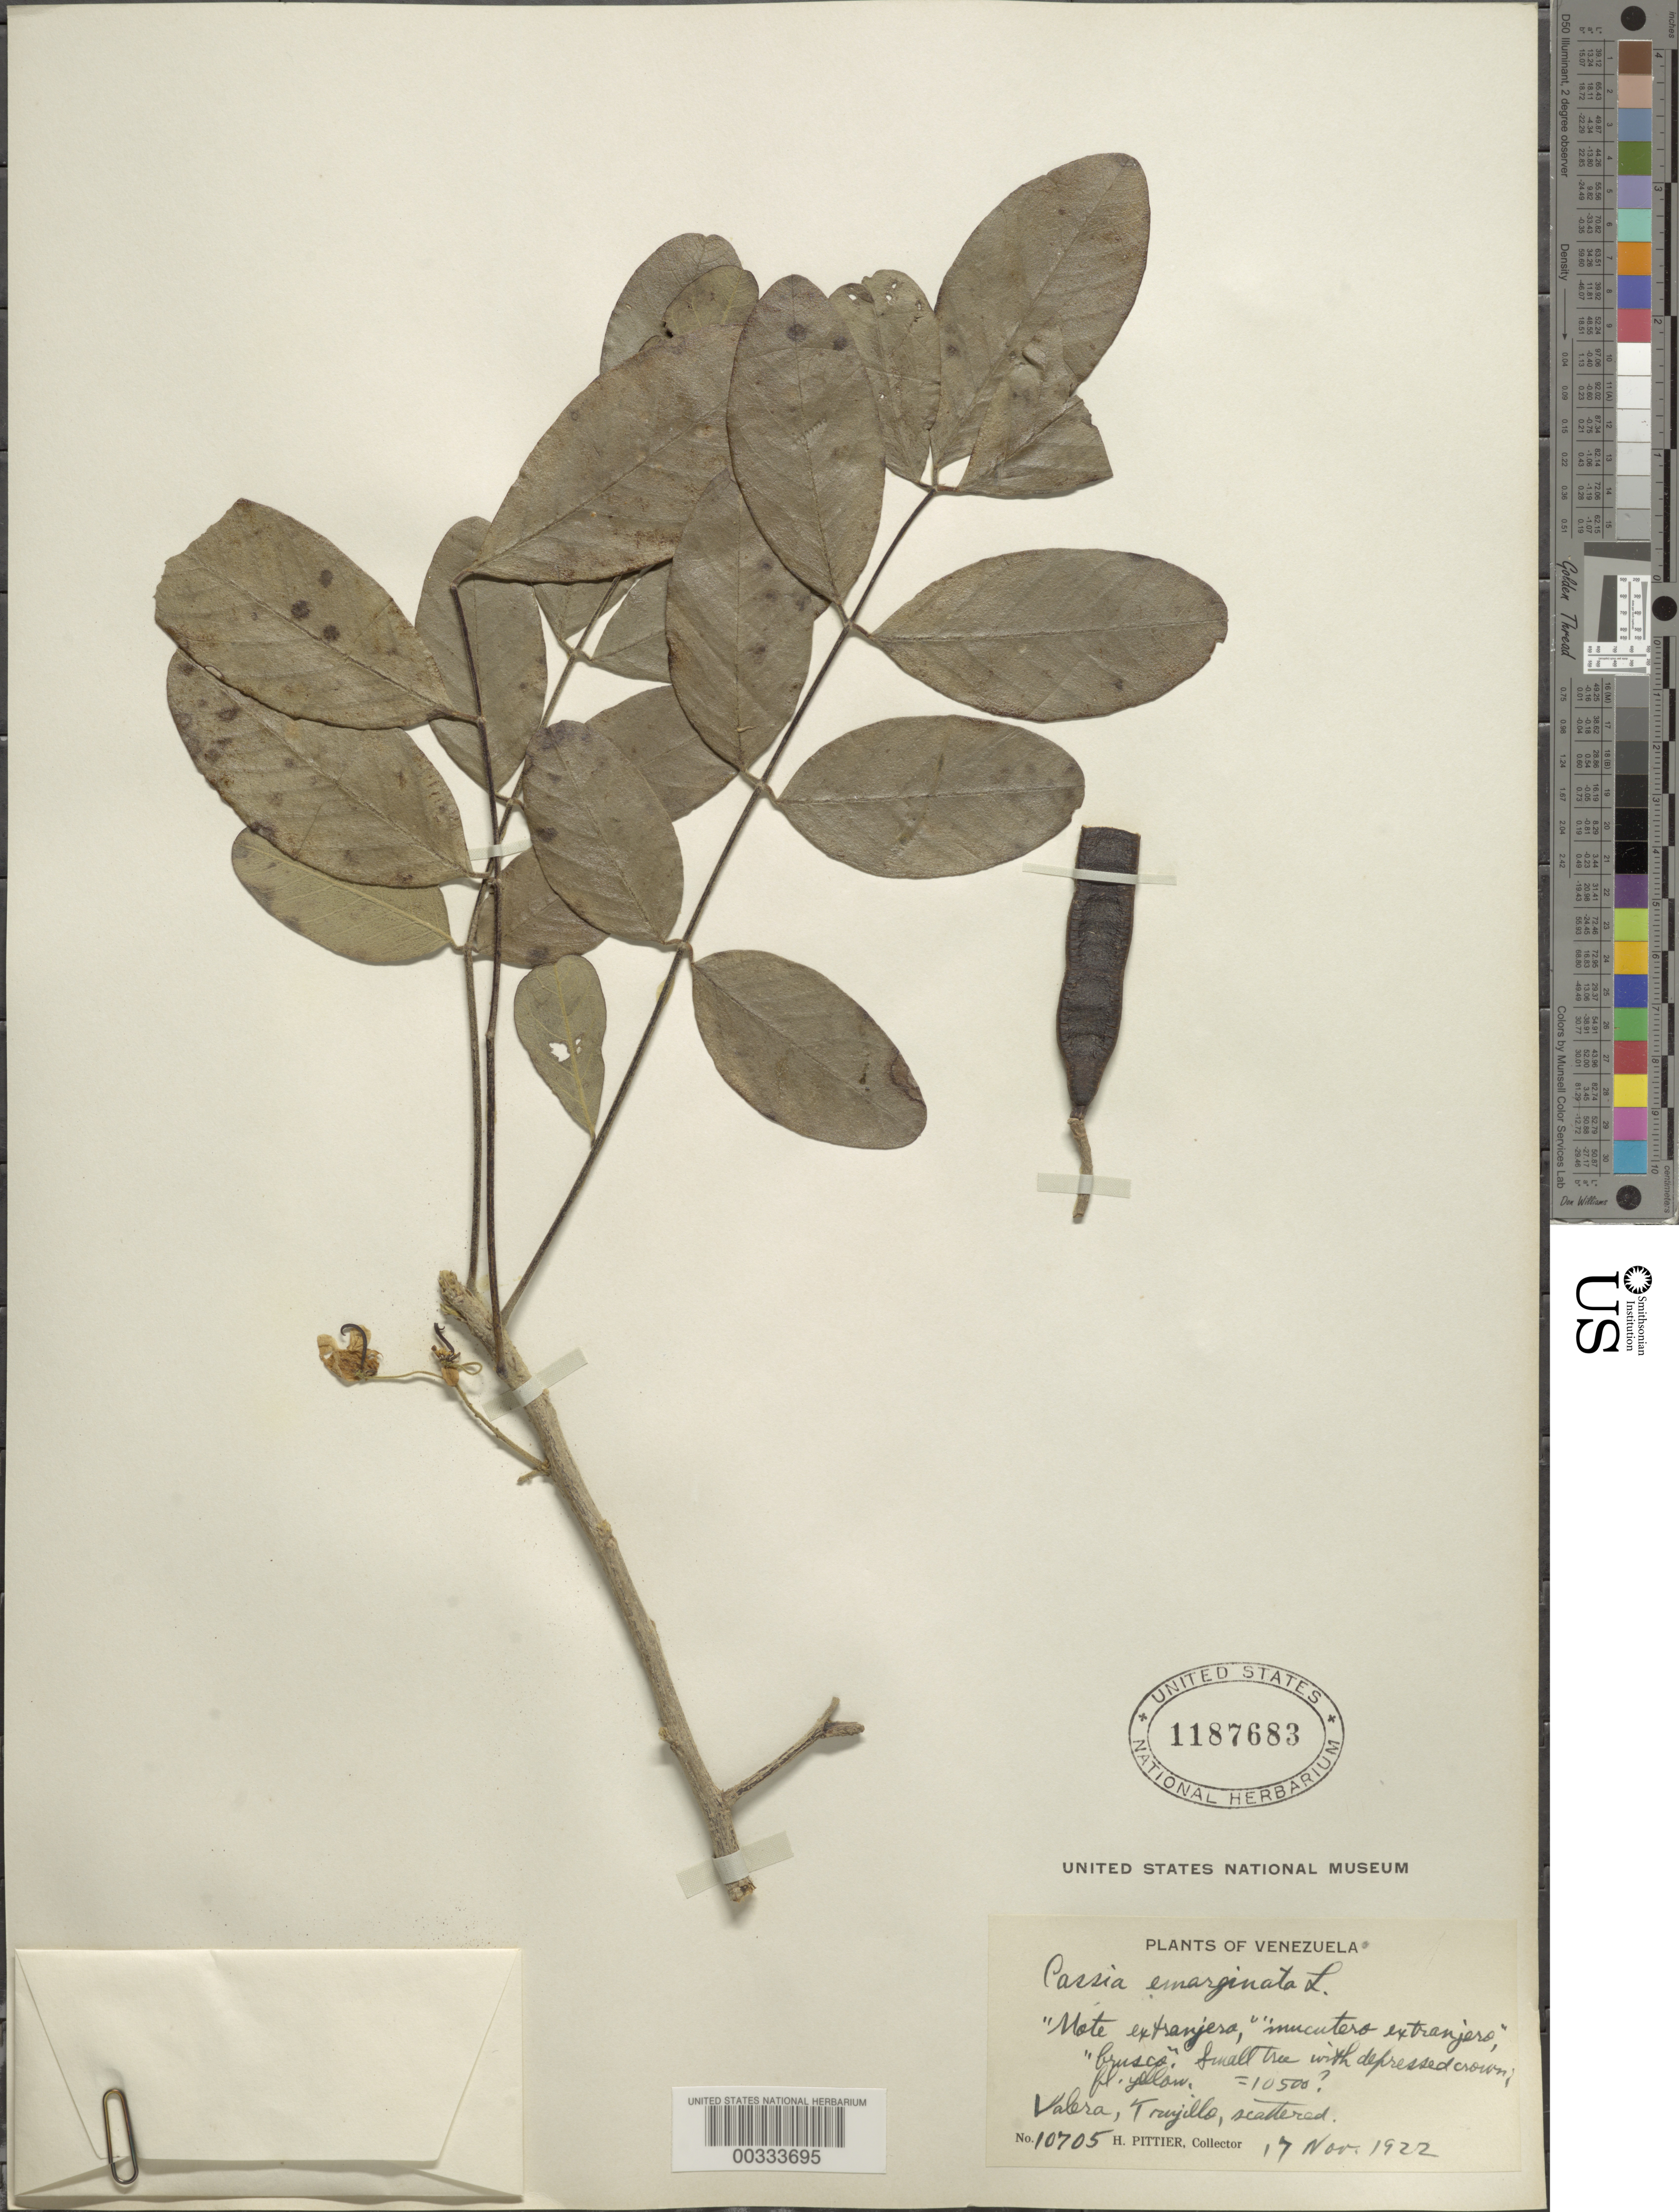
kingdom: Plantae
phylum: Tracheophyta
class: Magnoliopsida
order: Fabales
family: Fabaceae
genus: Senna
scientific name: Senna atomaria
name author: (L.) H.S. Irwin & Barneby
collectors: H. F. Pittier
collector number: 10705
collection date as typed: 17 Nov 1922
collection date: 1922-11-17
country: Venezuela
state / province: Trujillo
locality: Vabra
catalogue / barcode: US 1187683